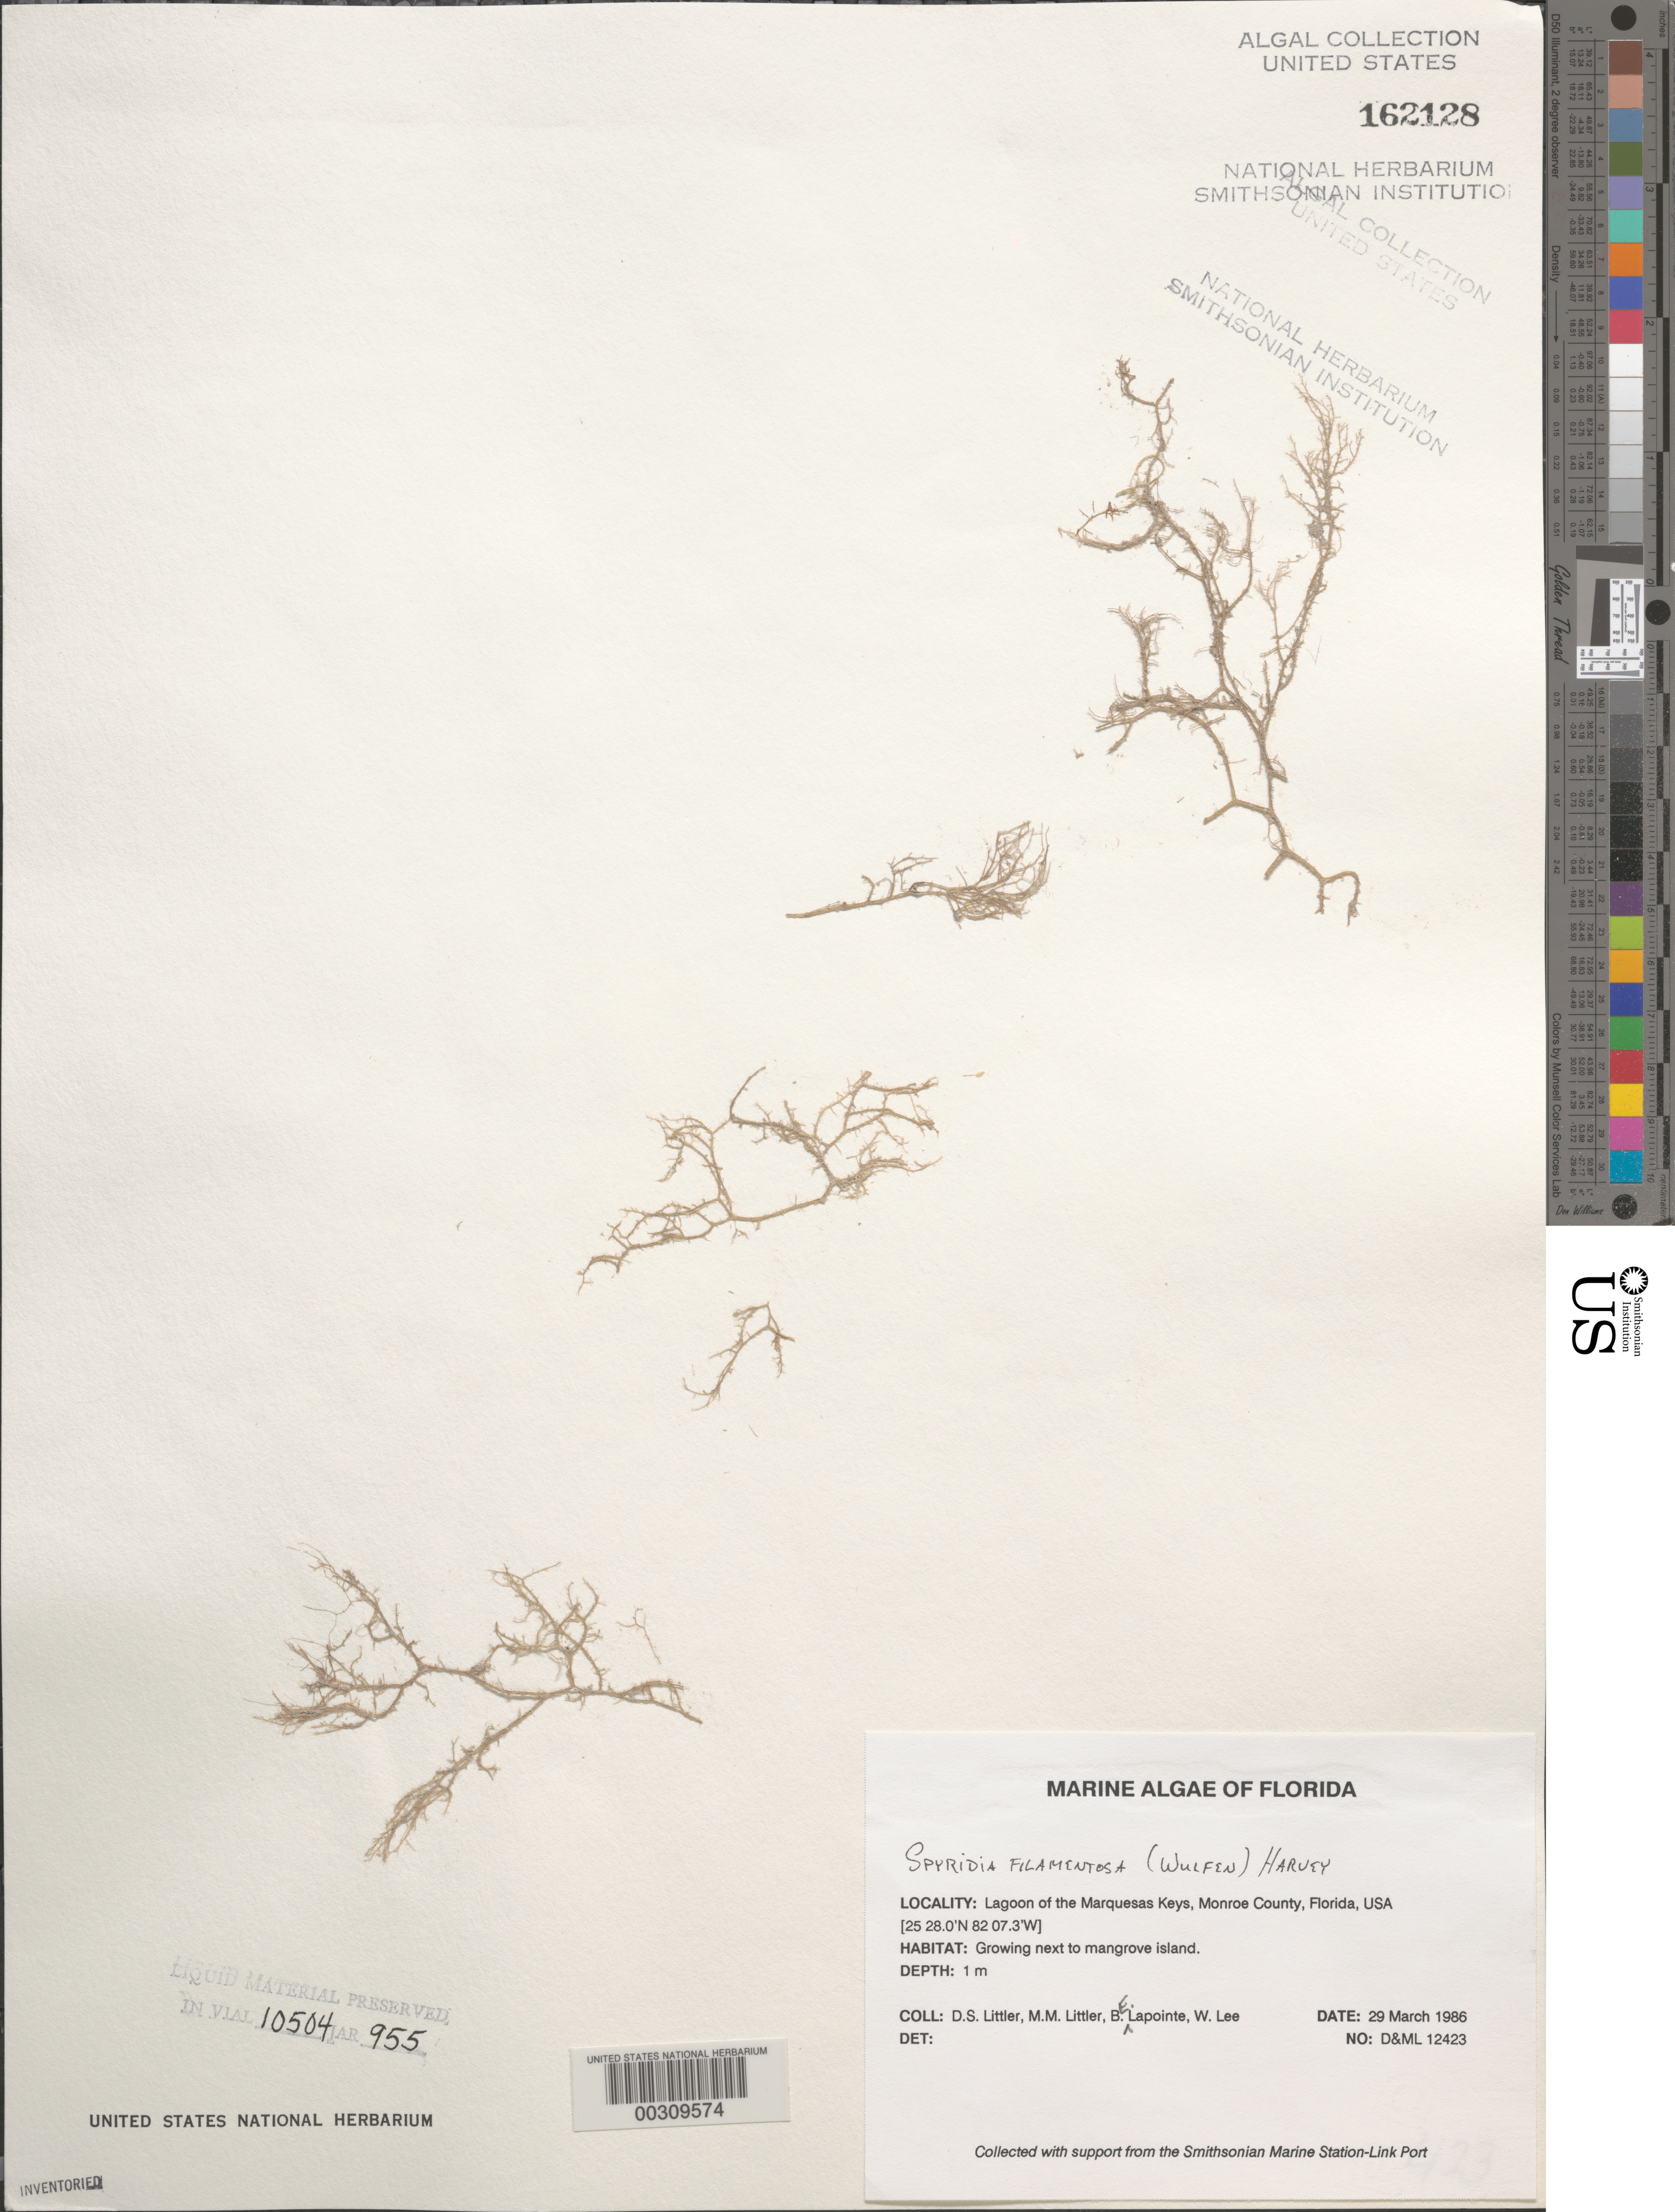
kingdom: Plantae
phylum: Rhodophyta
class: Florideophyceae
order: Ceramiales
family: Spyridiaceae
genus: Spyridia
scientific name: Spyridia filamentosa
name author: (Wulfen) Harv.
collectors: D. S. Littler, M. M. Littler, B. Lapointe & W. Lee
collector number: D&ML 12423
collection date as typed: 29 Mar 1986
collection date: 1986-03-29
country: United States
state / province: Florida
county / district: Monroe County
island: Marquesas Keys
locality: Marquesas Keys lagoon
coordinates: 25 28.0' N, 82 07.3' W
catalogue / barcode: US 162128